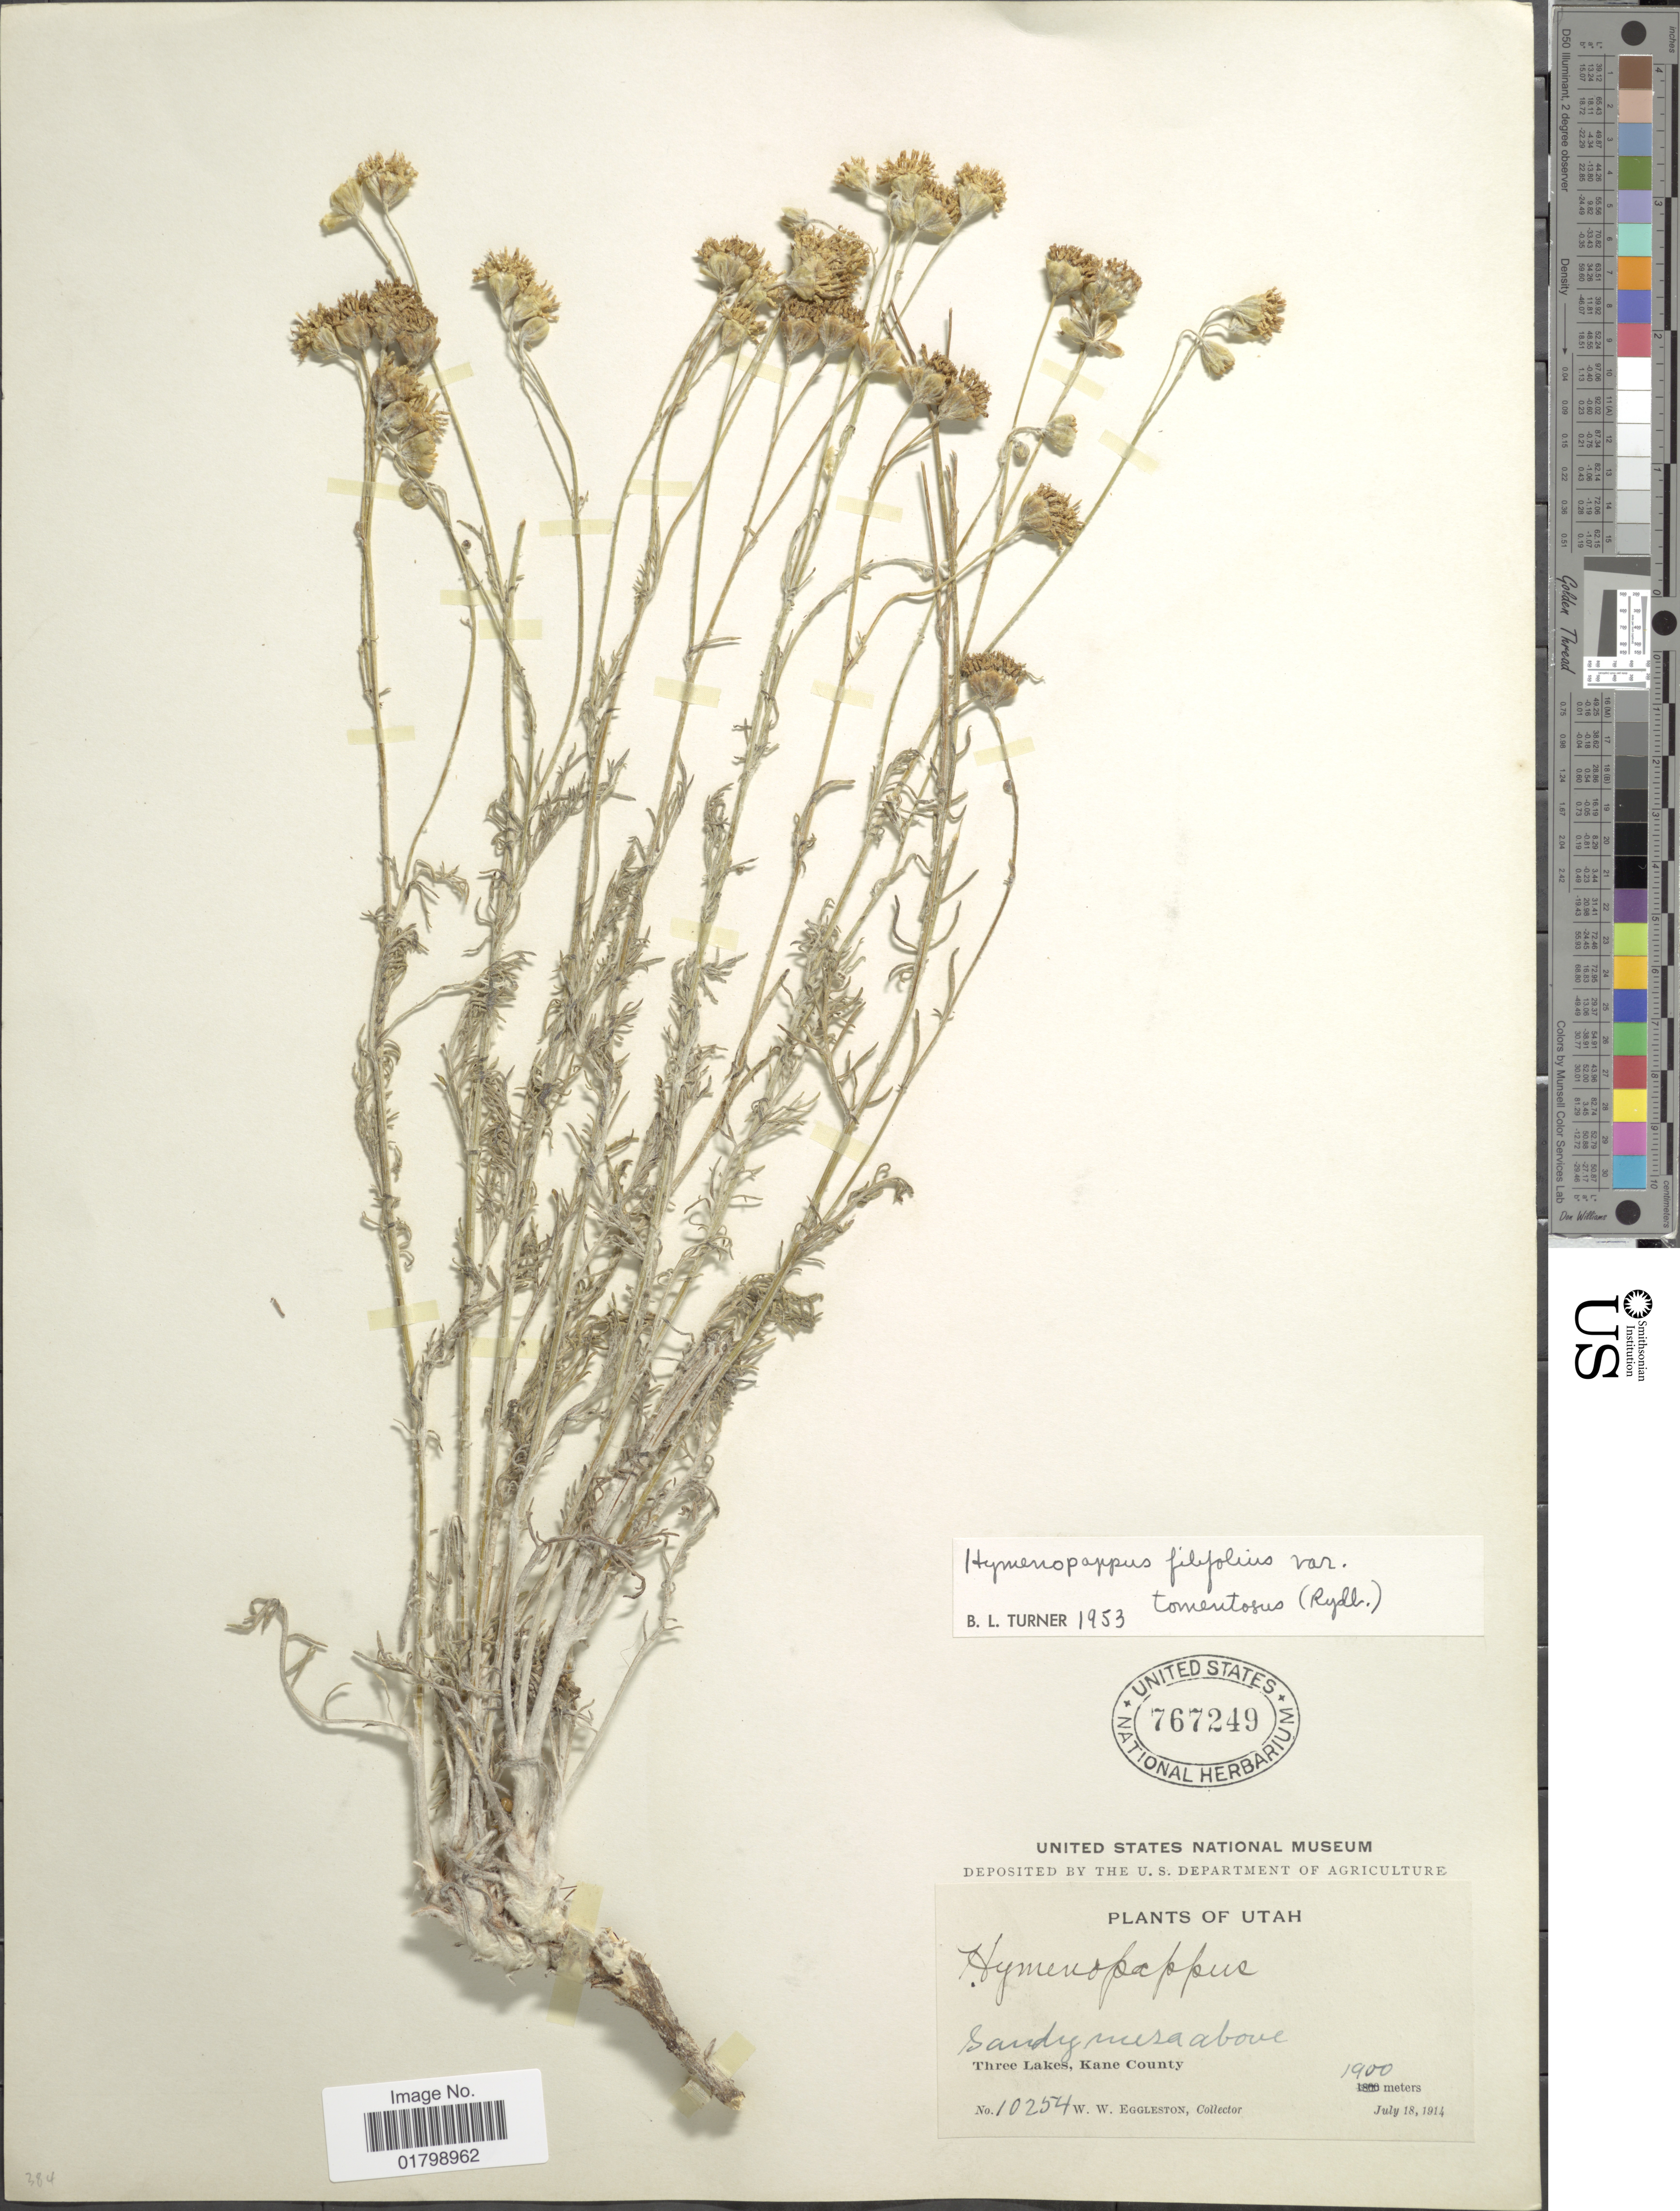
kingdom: Plantae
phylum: Tracheophyta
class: Magnoliopsida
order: Asterales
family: Asteraceae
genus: Hymenopappus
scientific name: Hymenopappus filifolius var. tomentosus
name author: (Rydb.) B.L. Turner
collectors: W. W. Eggleston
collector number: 10254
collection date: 1914-07-18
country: United States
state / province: Utah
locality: Three Lakes, Kane County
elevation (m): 1900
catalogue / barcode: US 767249